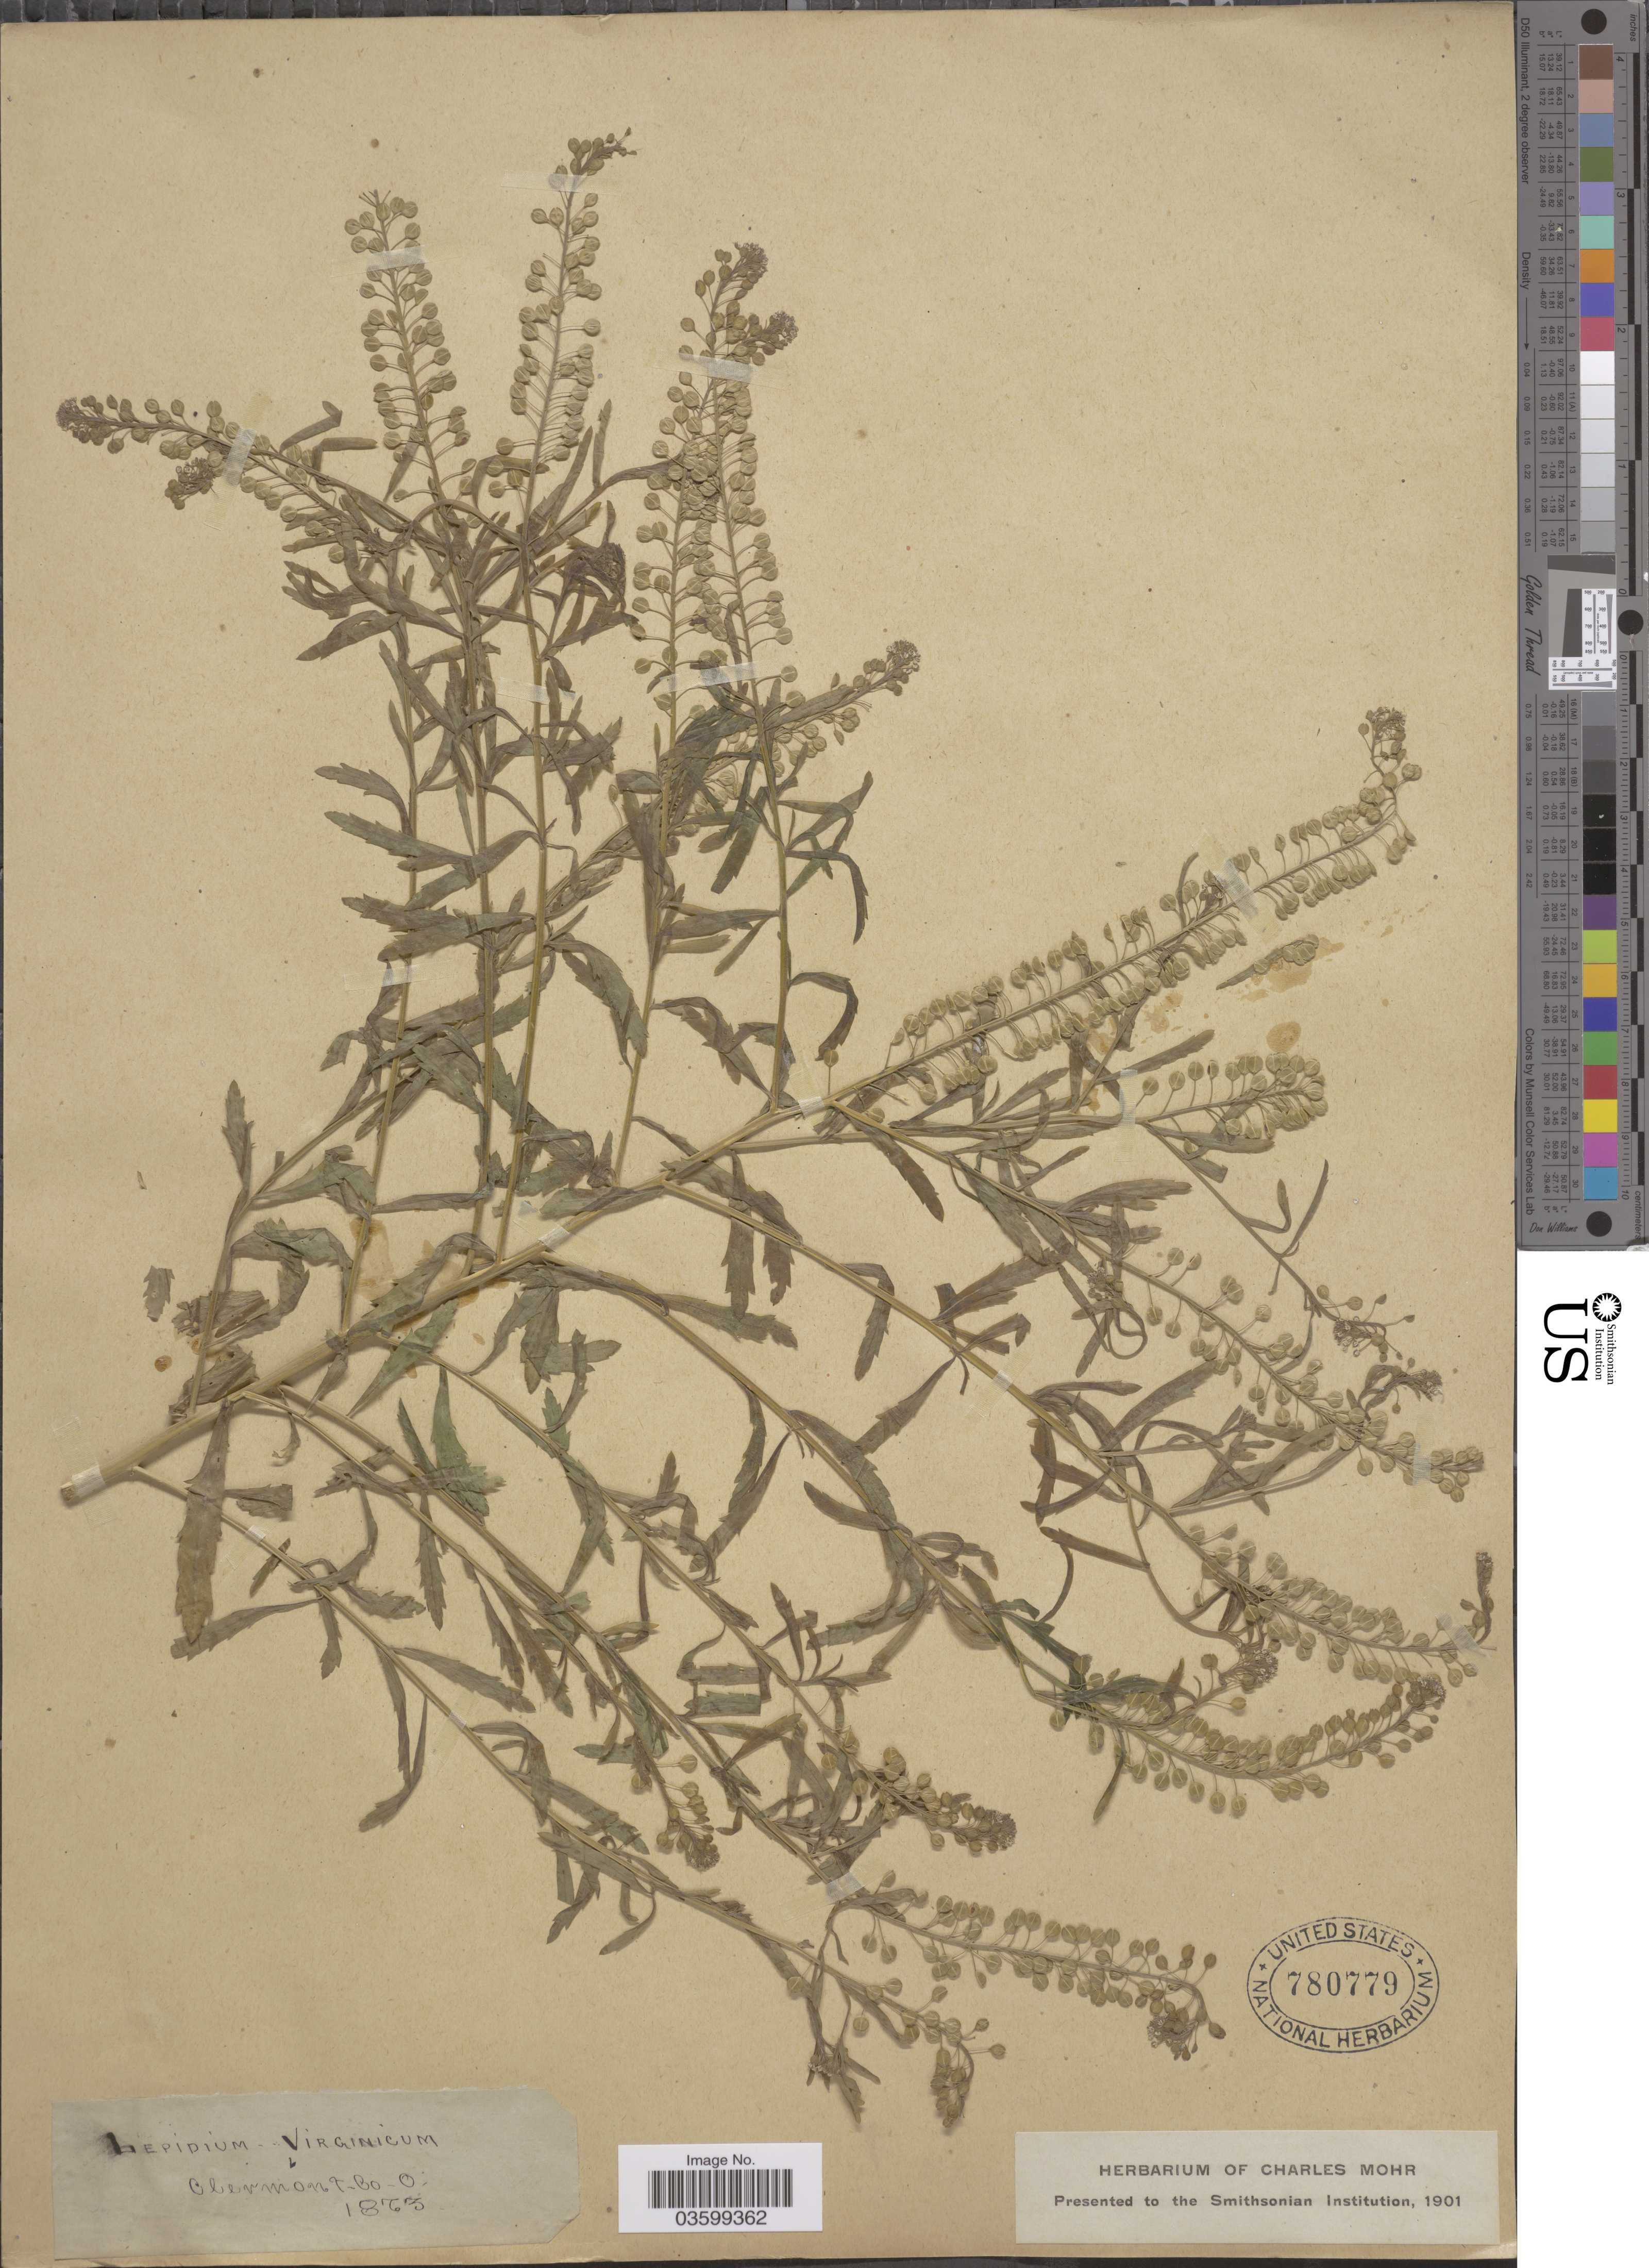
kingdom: Plantae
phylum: Tracheophyta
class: Magnoliopsida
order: Brassicales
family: Brassicaceae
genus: Lepidium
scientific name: Lepidium virginicum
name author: L.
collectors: ex herb. Charles Mohr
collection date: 1863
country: United States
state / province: Ohio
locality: Clermont Co.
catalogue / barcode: US 780779